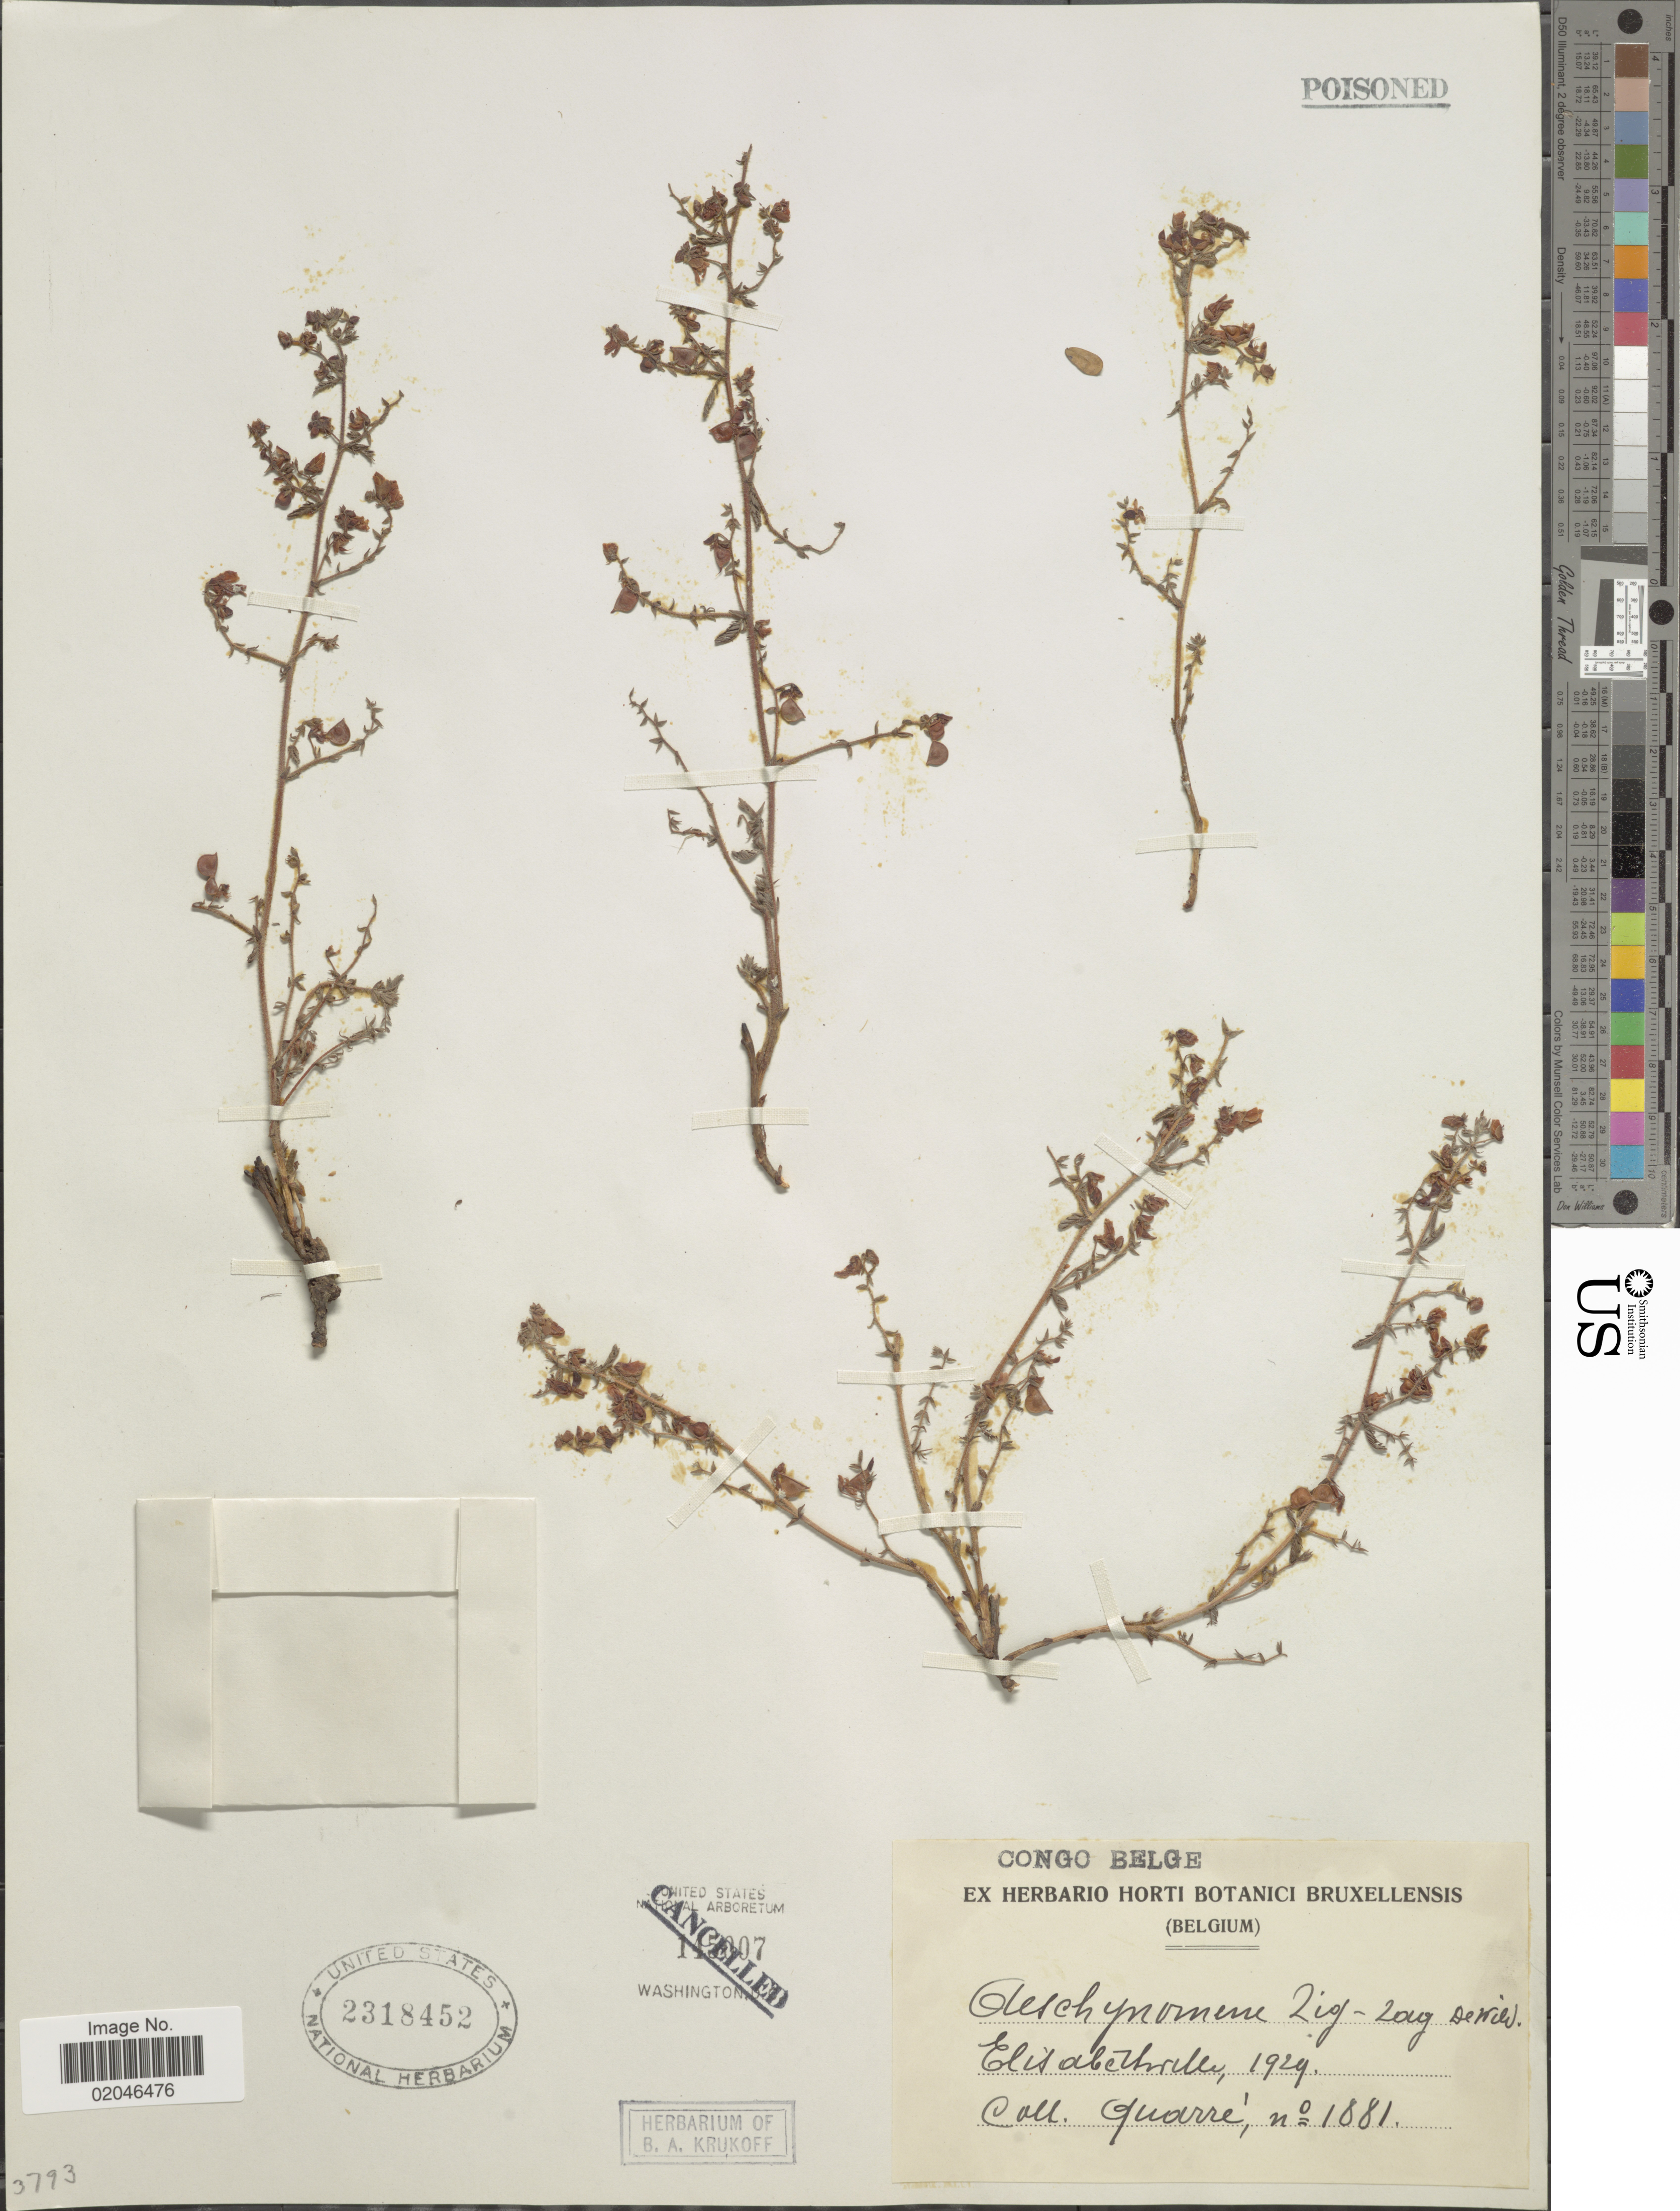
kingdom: Plantae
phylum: Tracheophyta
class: Magnoliopsida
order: Fabales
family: Fabaceae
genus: Aeschynomene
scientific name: Aeschynomene zigzag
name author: De Wild.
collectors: -. Quarre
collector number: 1881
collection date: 1929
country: Congo, Democratic Republic of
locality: Elisabethville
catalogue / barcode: US 2318452